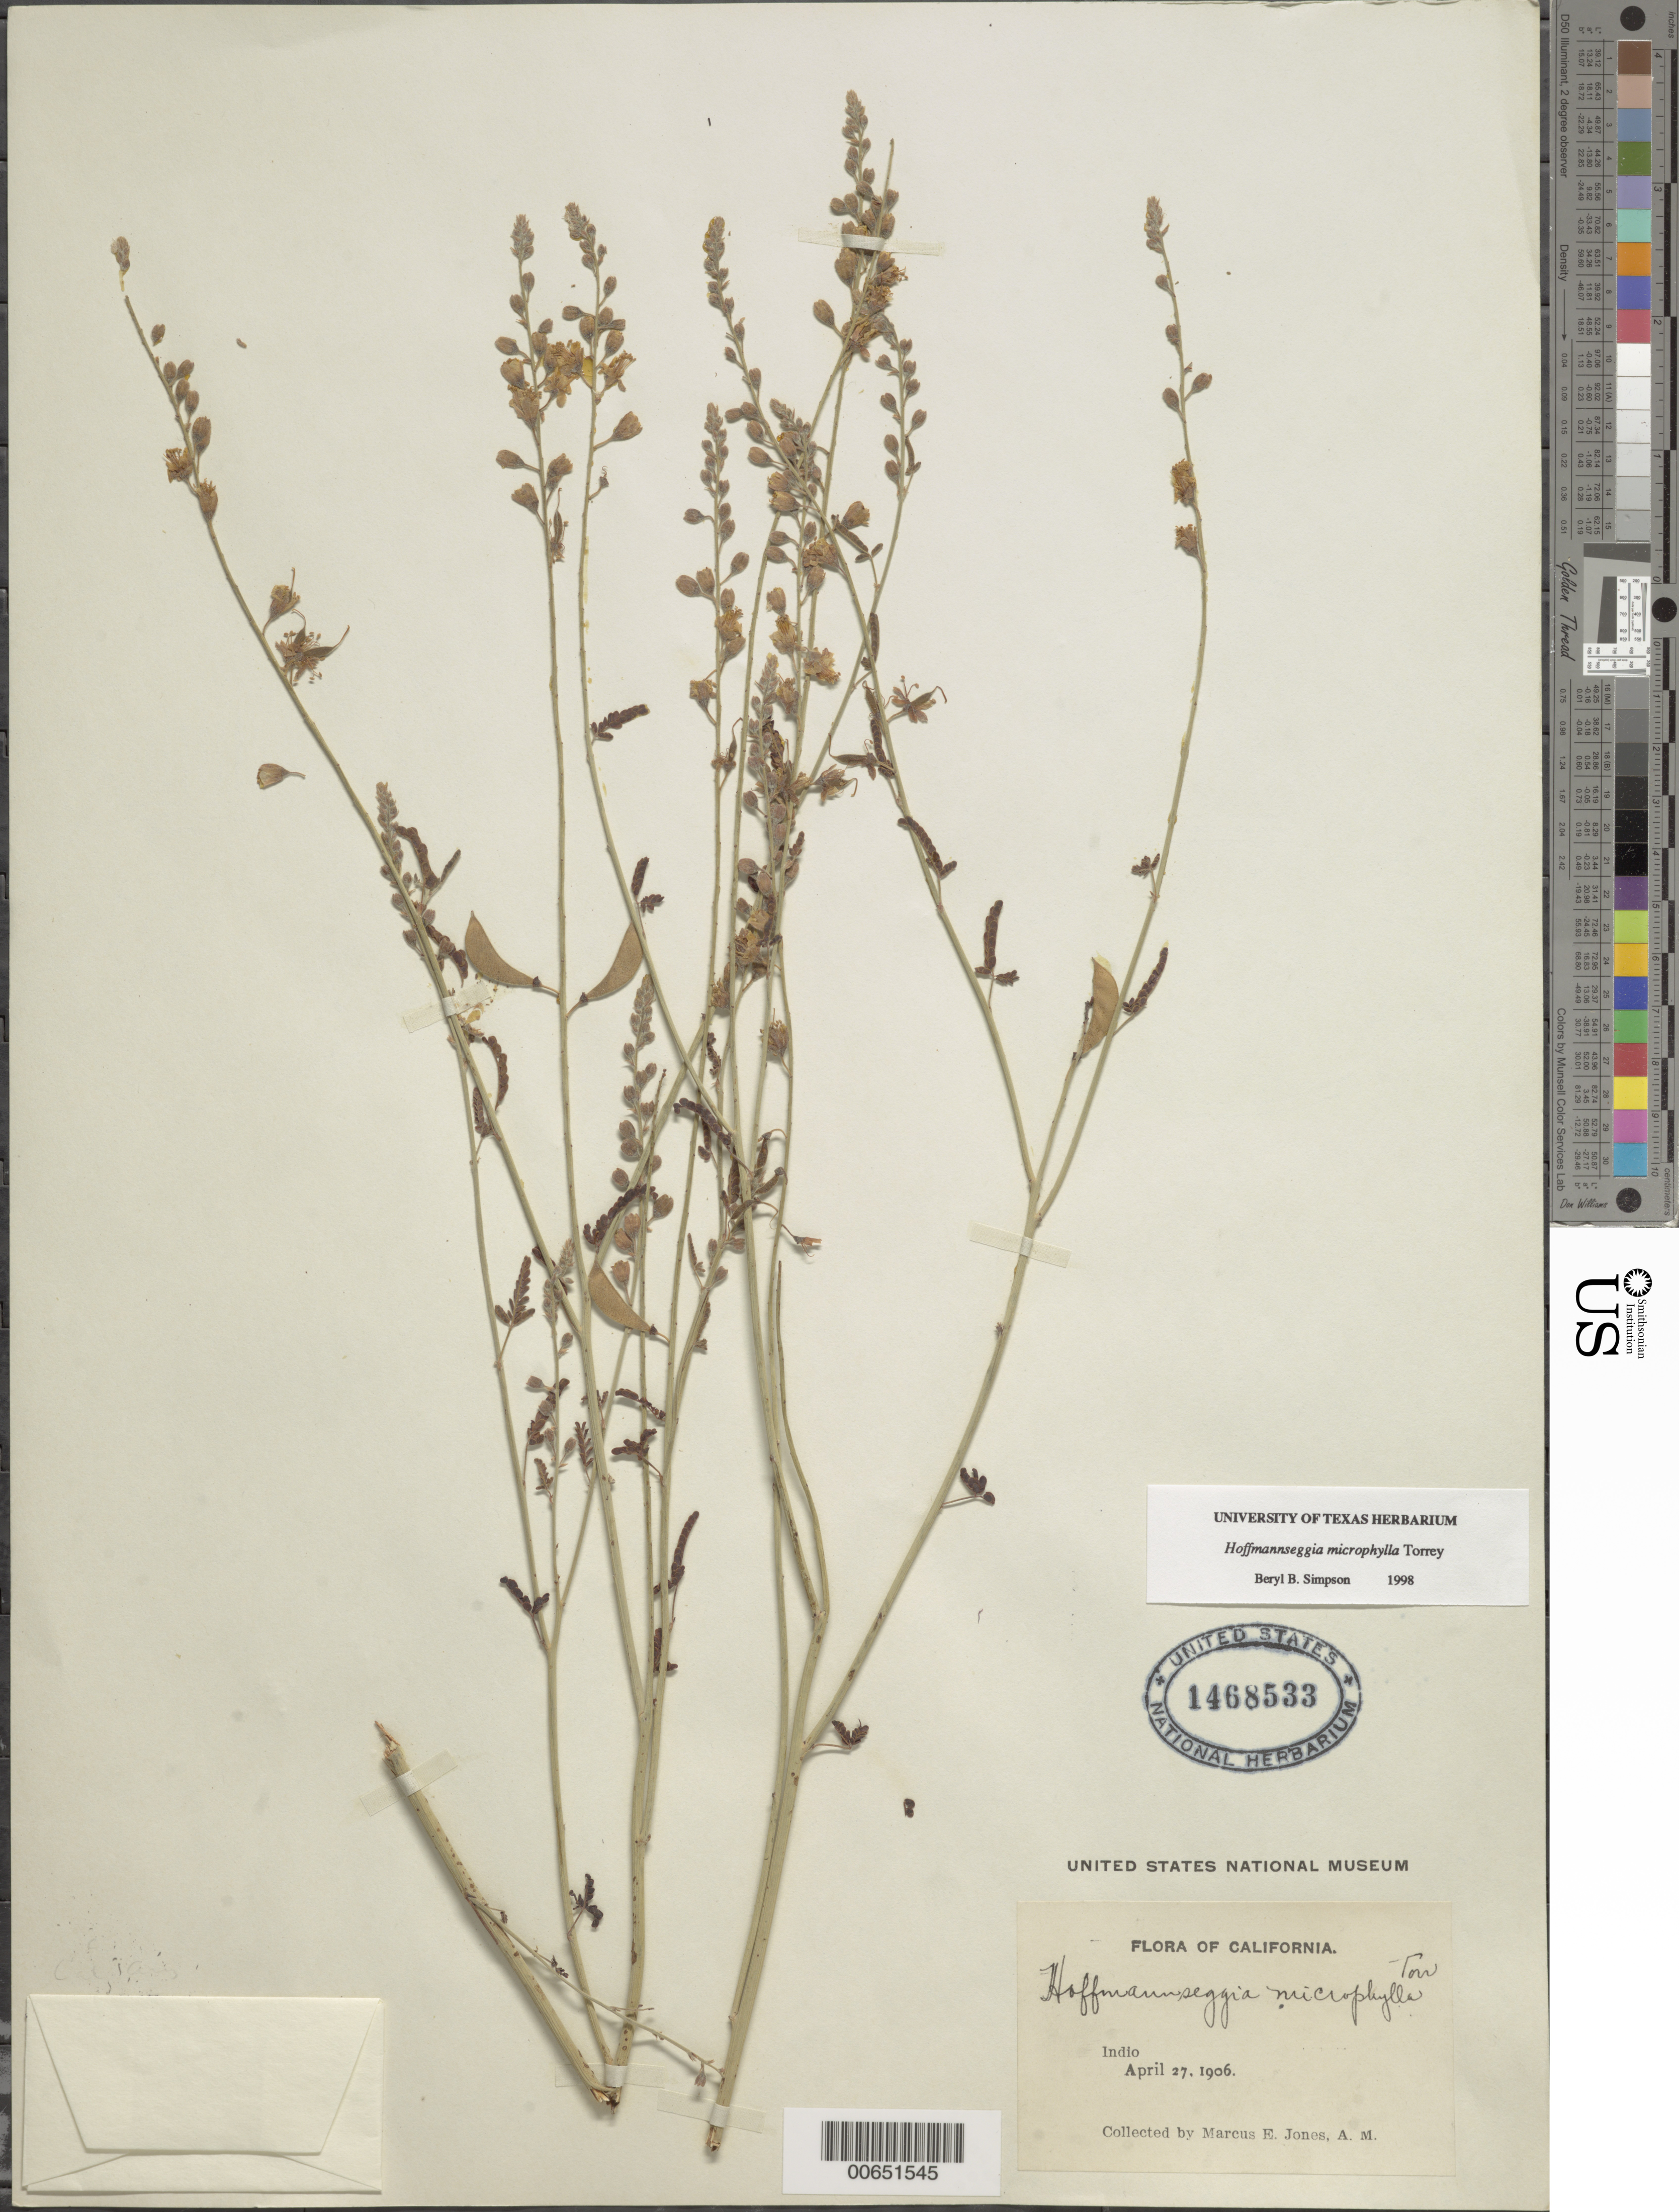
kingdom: Plantae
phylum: Tracheophyta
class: Magnoliopsida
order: Fabales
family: Fabaceae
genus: Hoffmannseggia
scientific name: Hoffmannseggia microphylla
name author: Torr.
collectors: M. E. Jones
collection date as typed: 27 Apr 1906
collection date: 1906-04-27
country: United States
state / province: California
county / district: Riverside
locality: Indio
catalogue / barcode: US 1468533